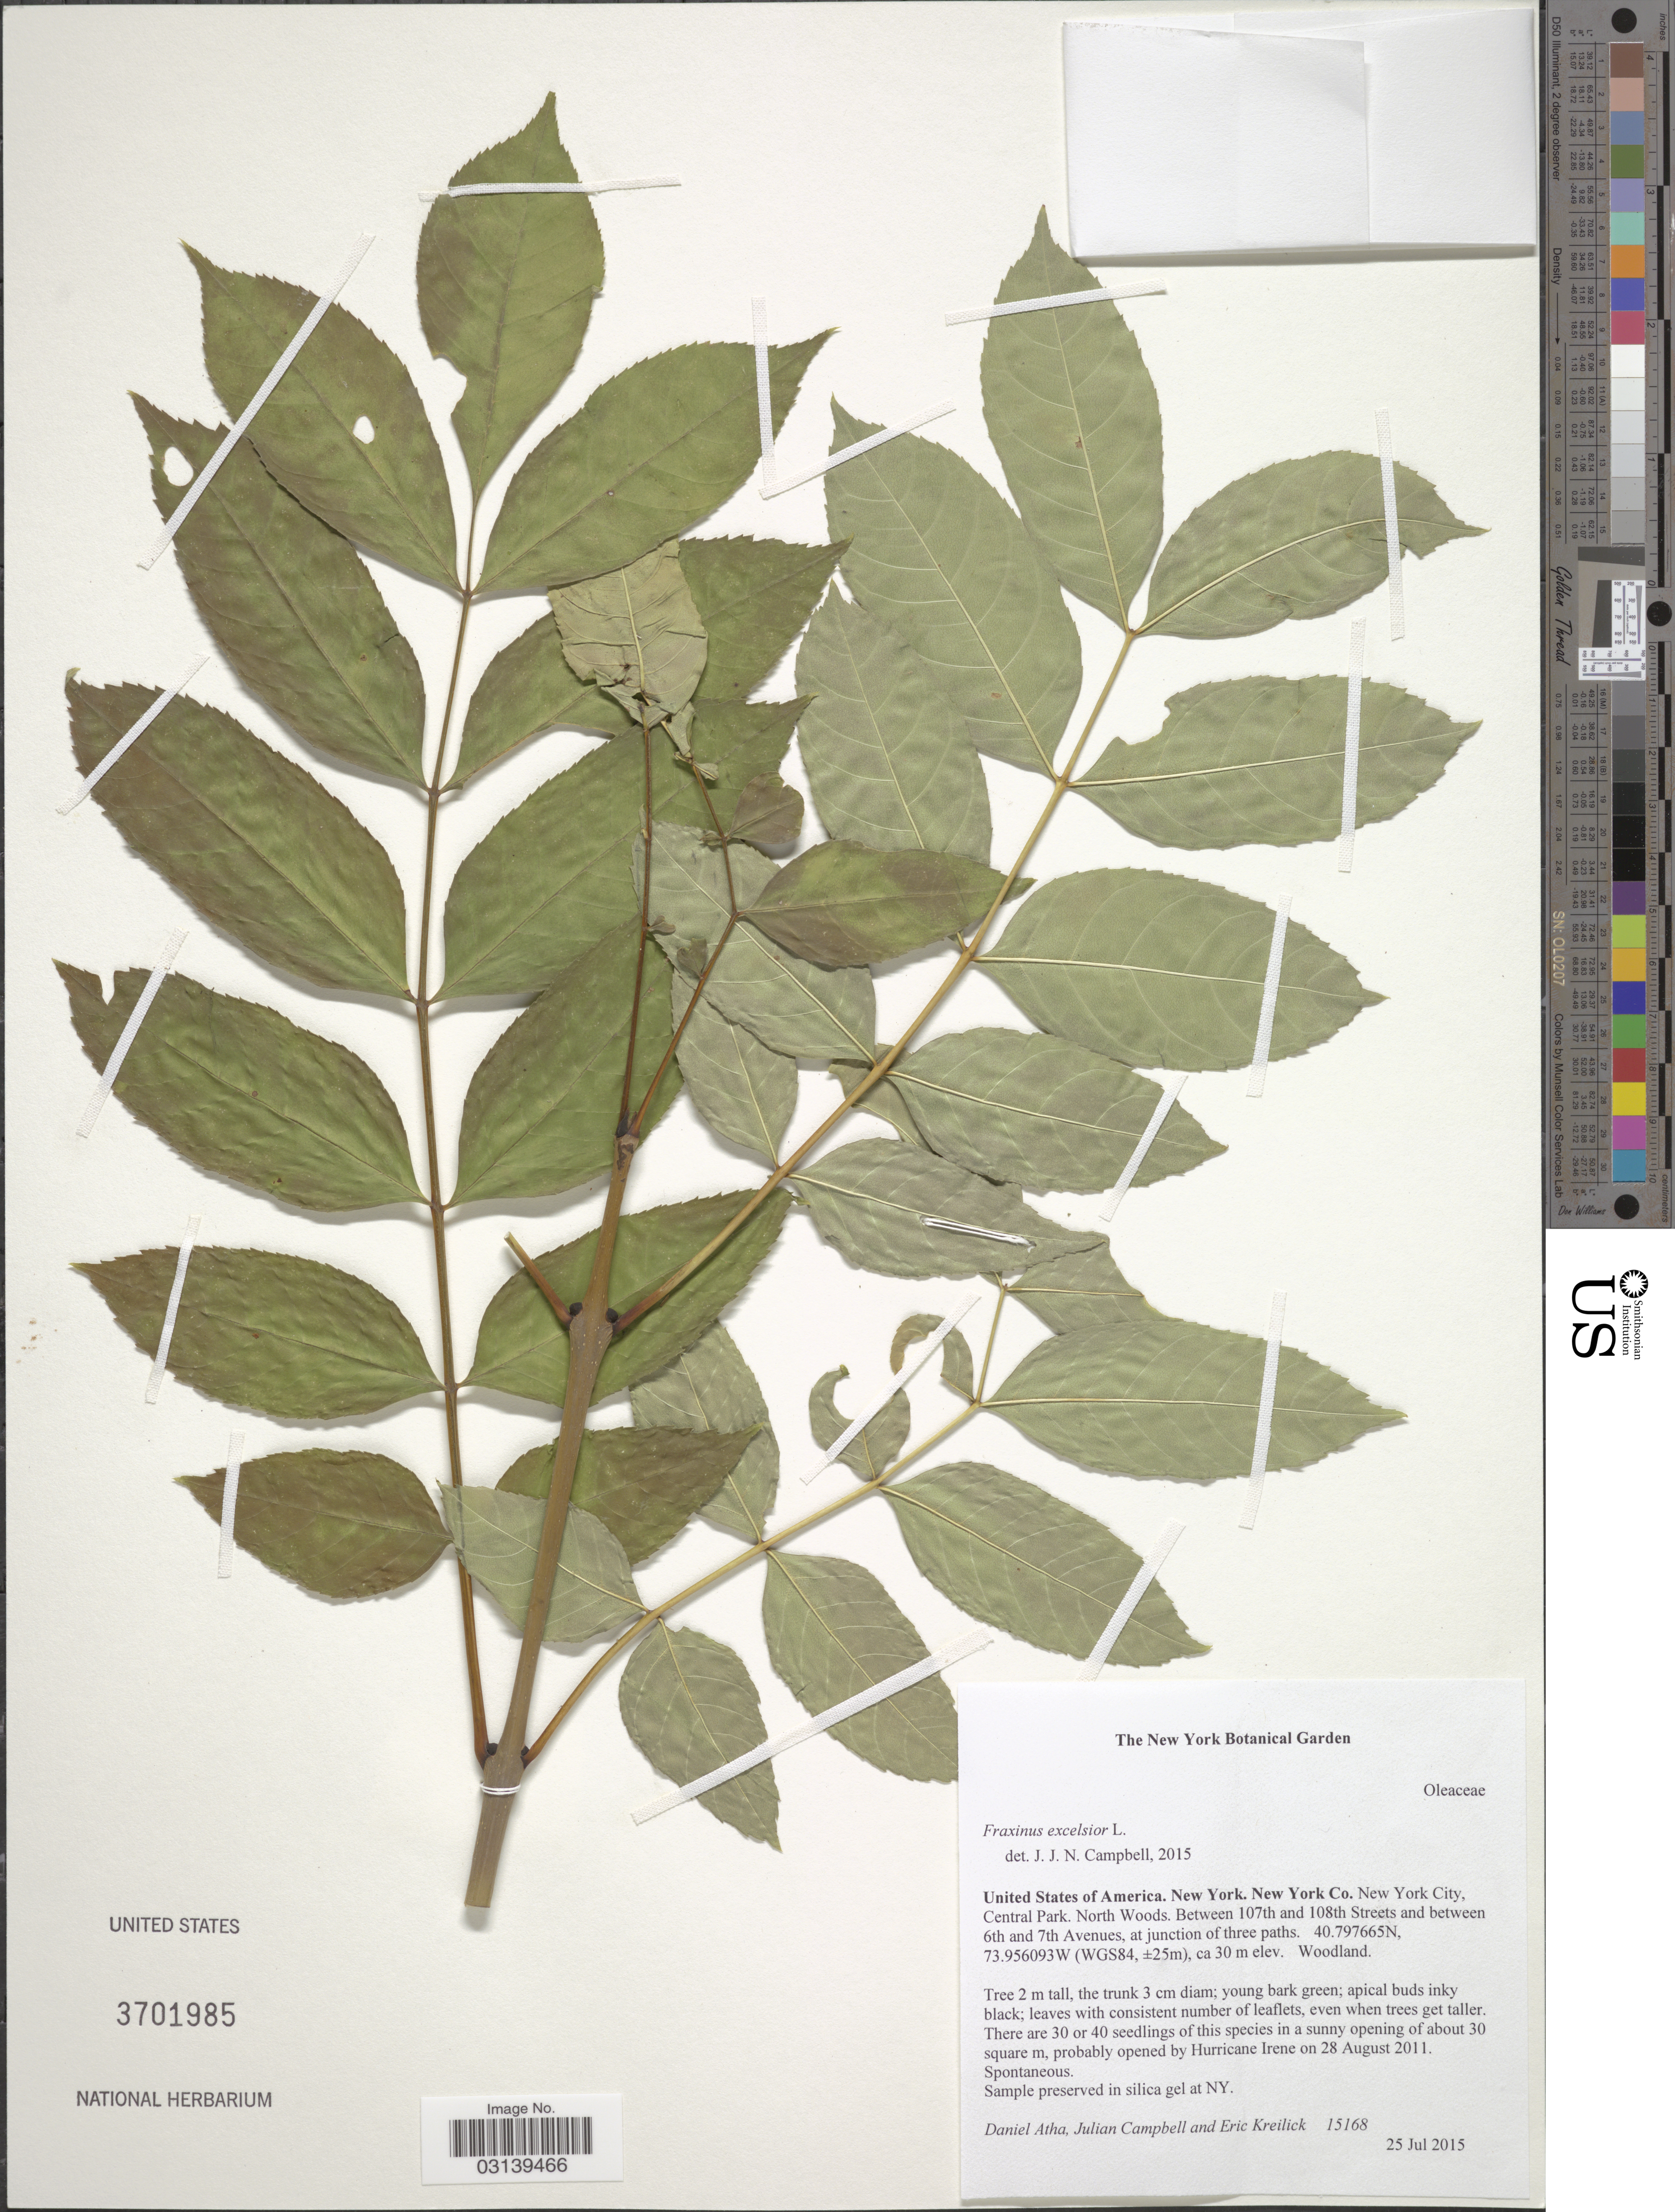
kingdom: Plantae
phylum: Tracheophyta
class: Magnoliopsida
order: Lamiales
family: Oleaceae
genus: Fraxinus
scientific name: Fraxinus excelsior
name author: L.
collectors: D. Atha, J. J. N. Campbell & E. Kreilick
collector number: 15168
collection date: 2015-07-25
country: United States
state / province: New York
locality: New York Co. New York City, Central Park. North Woods. Between 107th and 108th Streets and between 6th and 7th Avenues, at junction of three paths. (WGS84, ±25m).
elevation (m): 30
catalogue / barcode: US 3701985